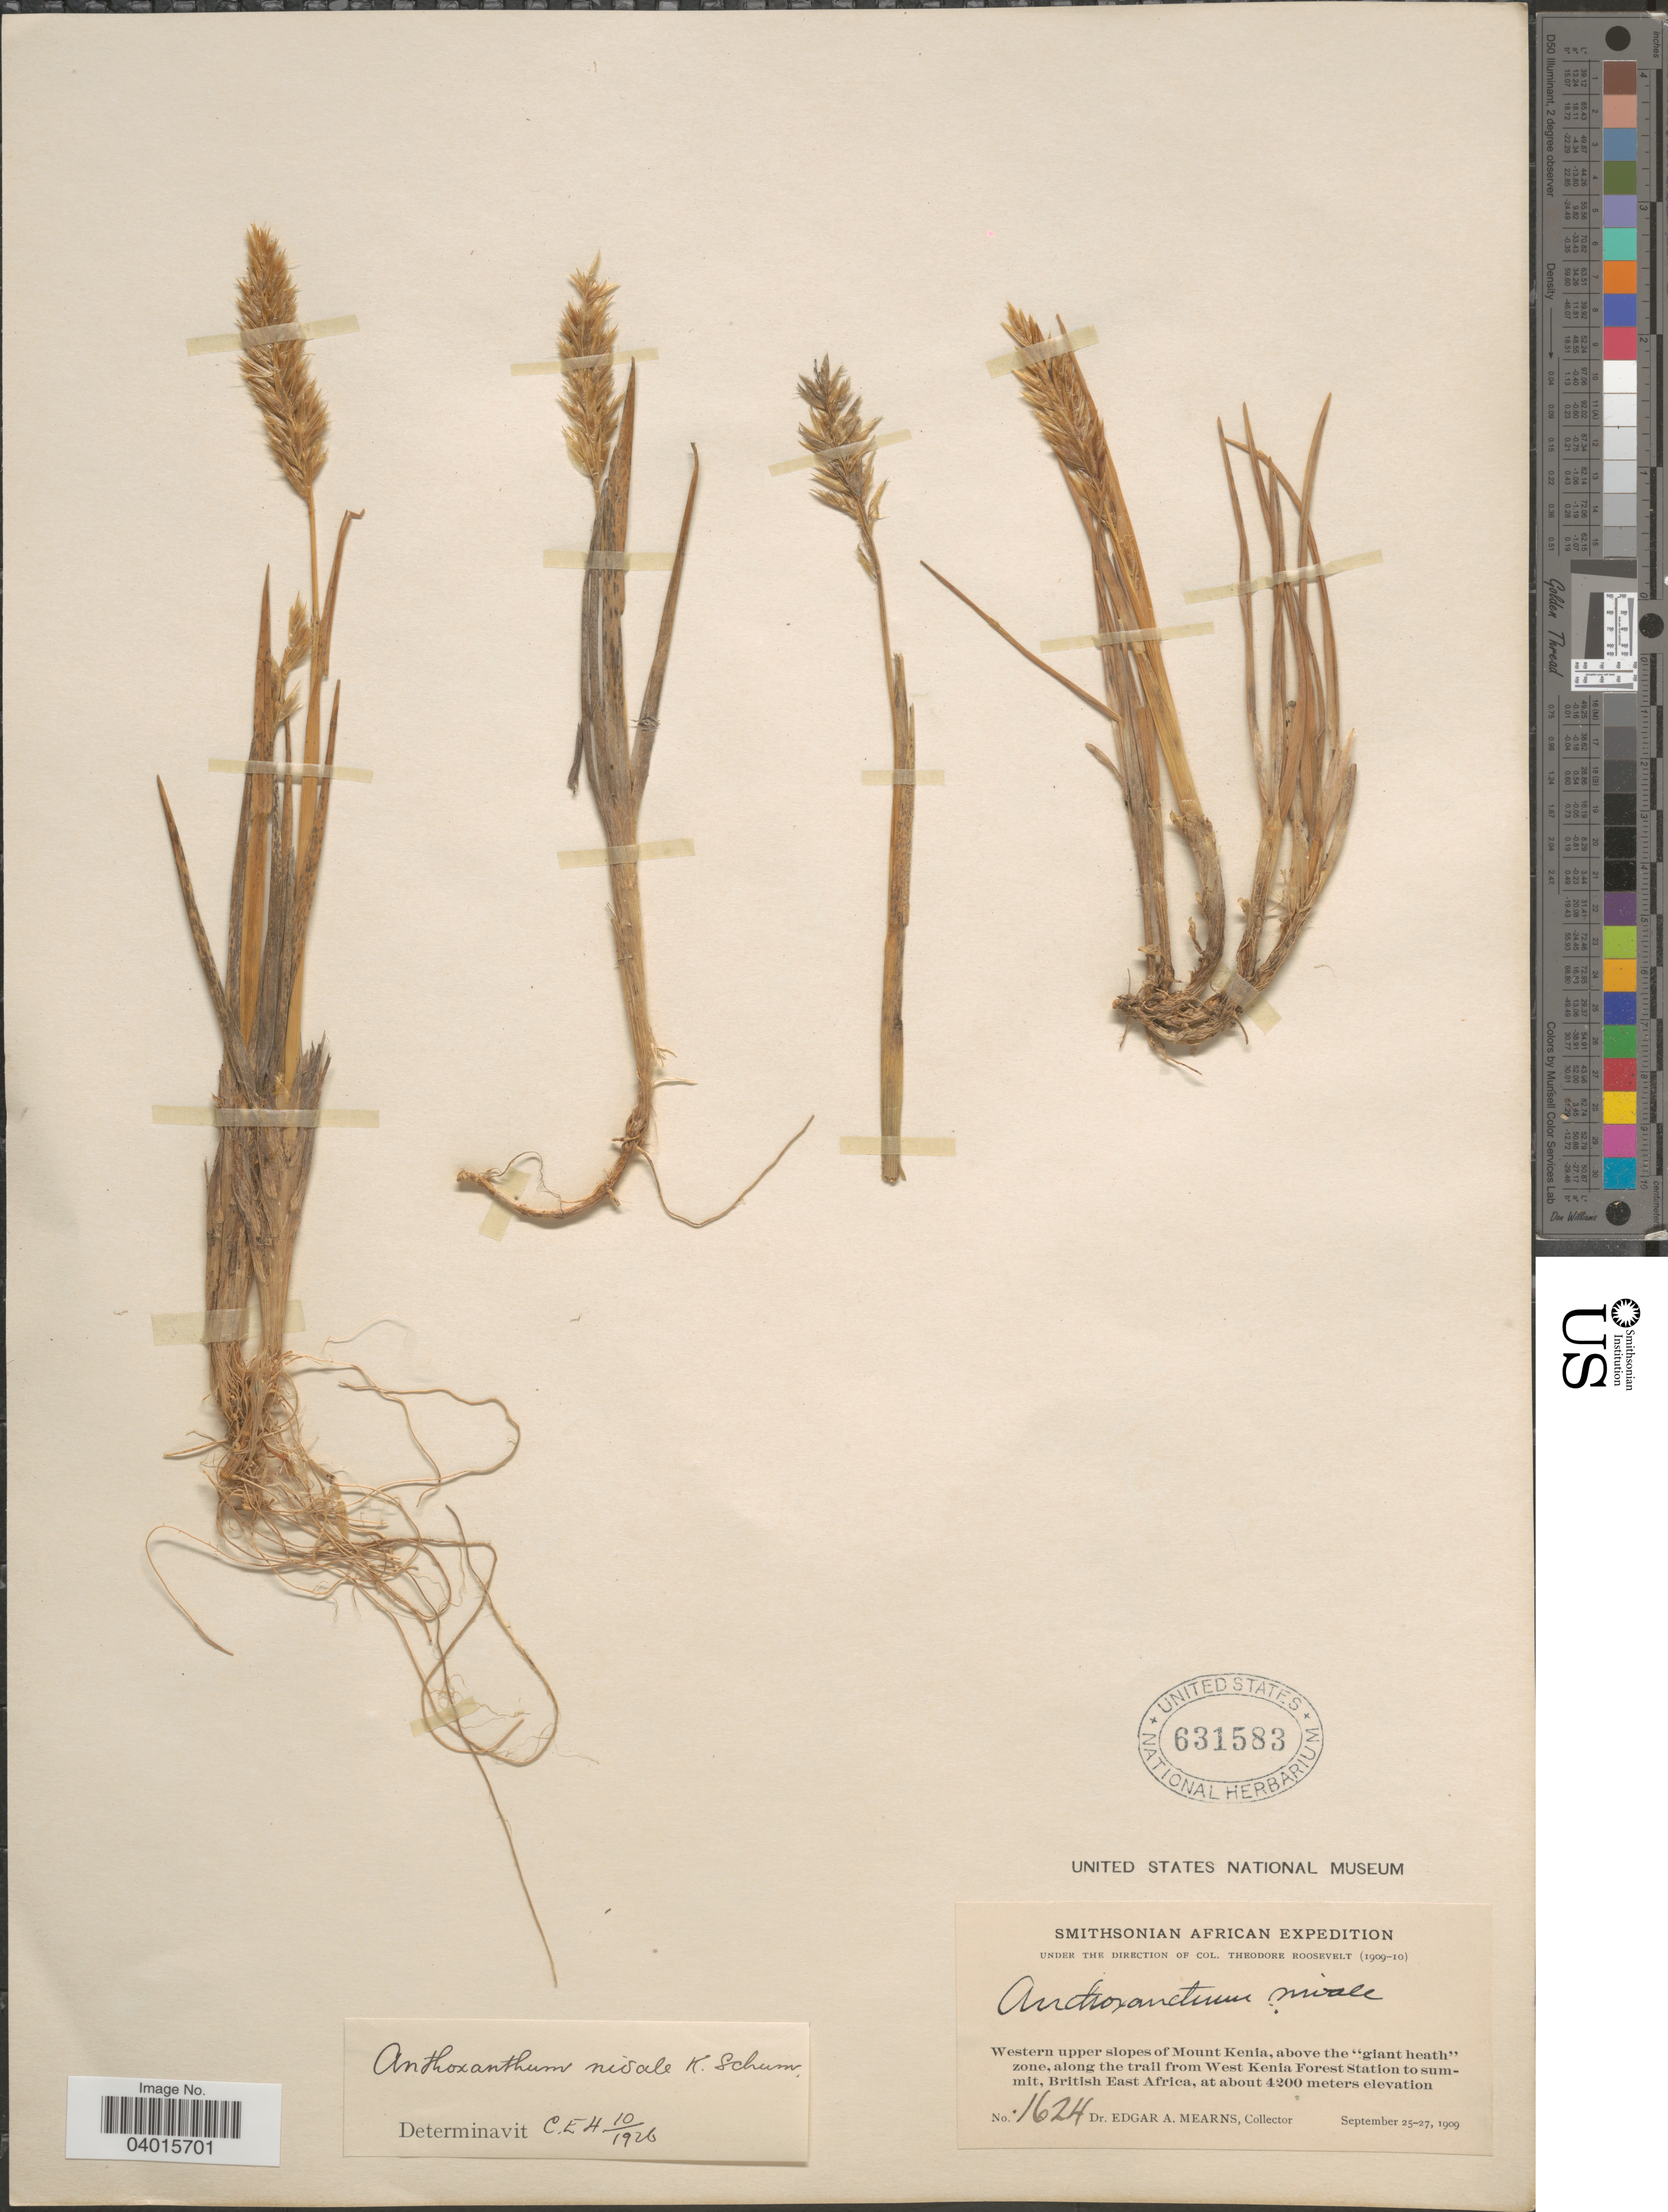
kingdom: Plantae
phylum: Tracheophyta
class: Liliopsida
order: Poales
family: Poaceae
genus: Anthoxanthum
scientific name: Anthoxanthum nivale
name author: K. Schum.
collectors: E. A. Mearns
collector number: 1624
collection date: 1909-09-25/1909-09-27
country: Kenya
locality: Western upper slopes of Mount Kenia, above the "giant heath" zone, along the trail from West Kenia Forest Station to summit, British East Africa.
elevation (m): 4200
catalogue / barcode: US 631583